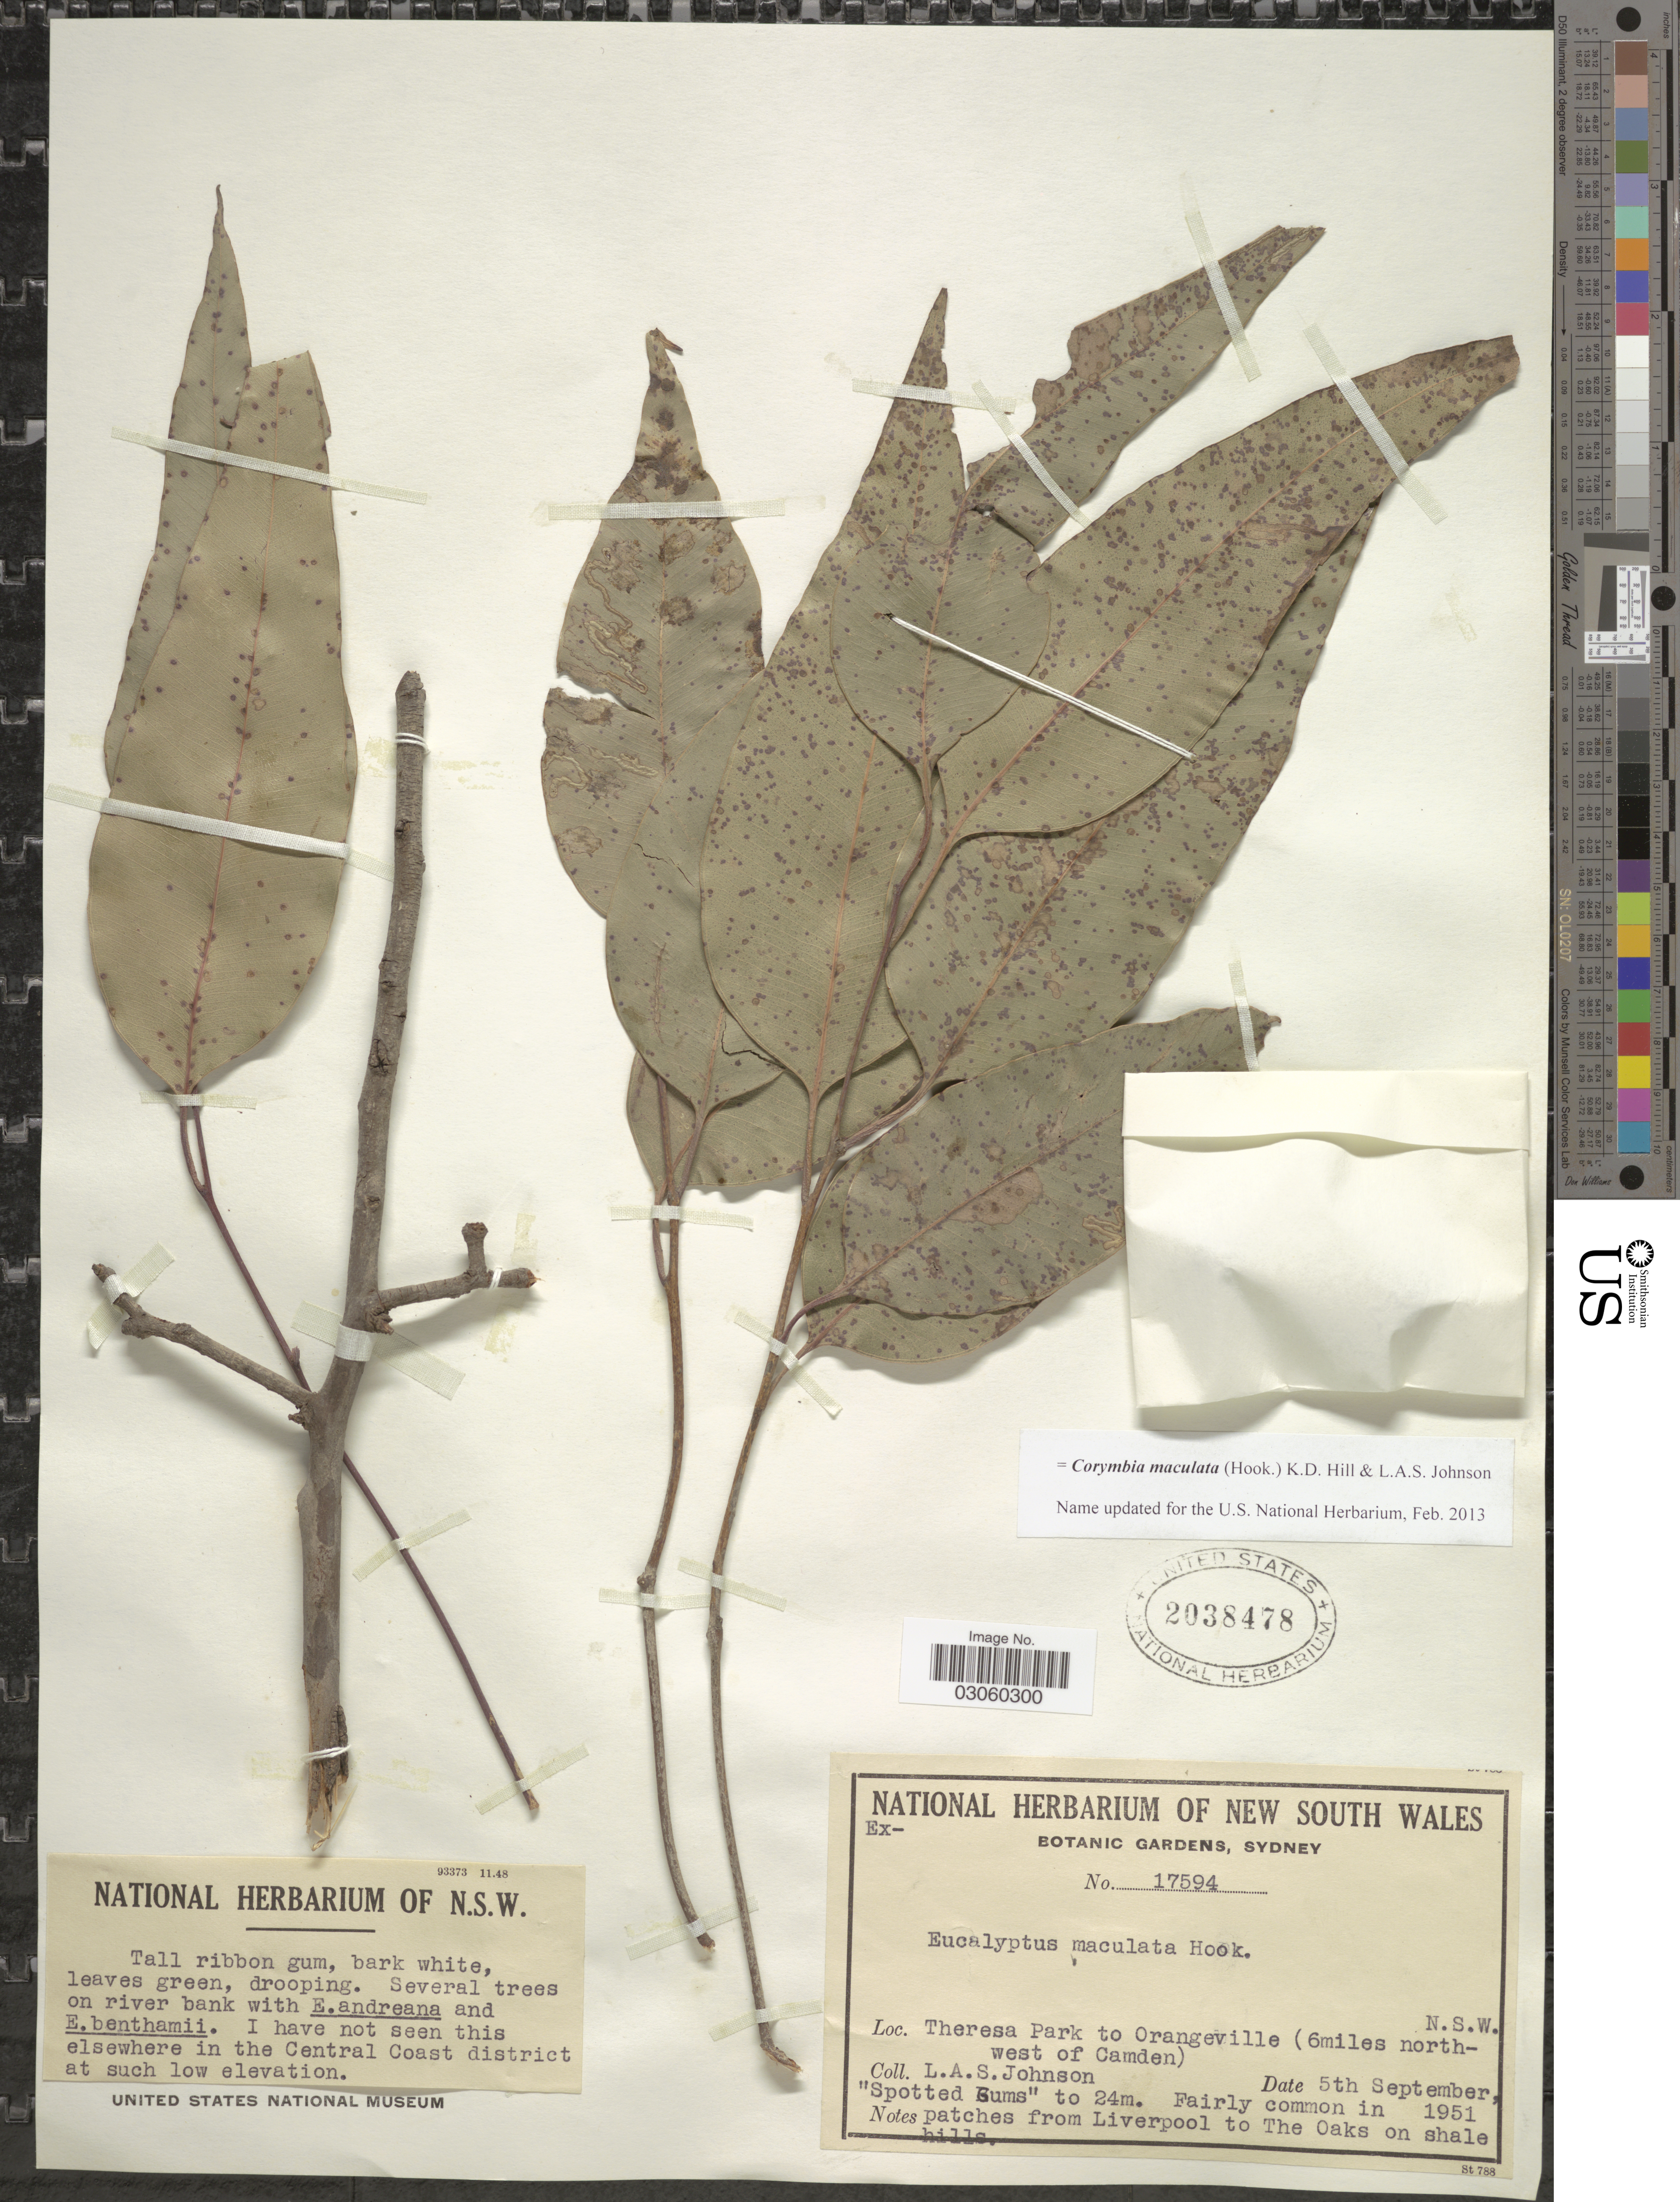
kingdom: Plantae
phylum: Tracheophyta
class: Magnoliopsida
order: Myrtales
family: Myrtaceae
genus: Corymbia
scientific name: Corymbia maculata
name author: (Hook.) K.D. Hill & L.A.S. Johnson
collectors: L. A. S. Johnson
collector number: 17594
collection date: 1951-09-05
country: Australia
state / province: New South Wales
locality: N.S.W. Theresa Park to Orangeville (6miles northwest of Camden).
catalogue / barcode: US 2038478